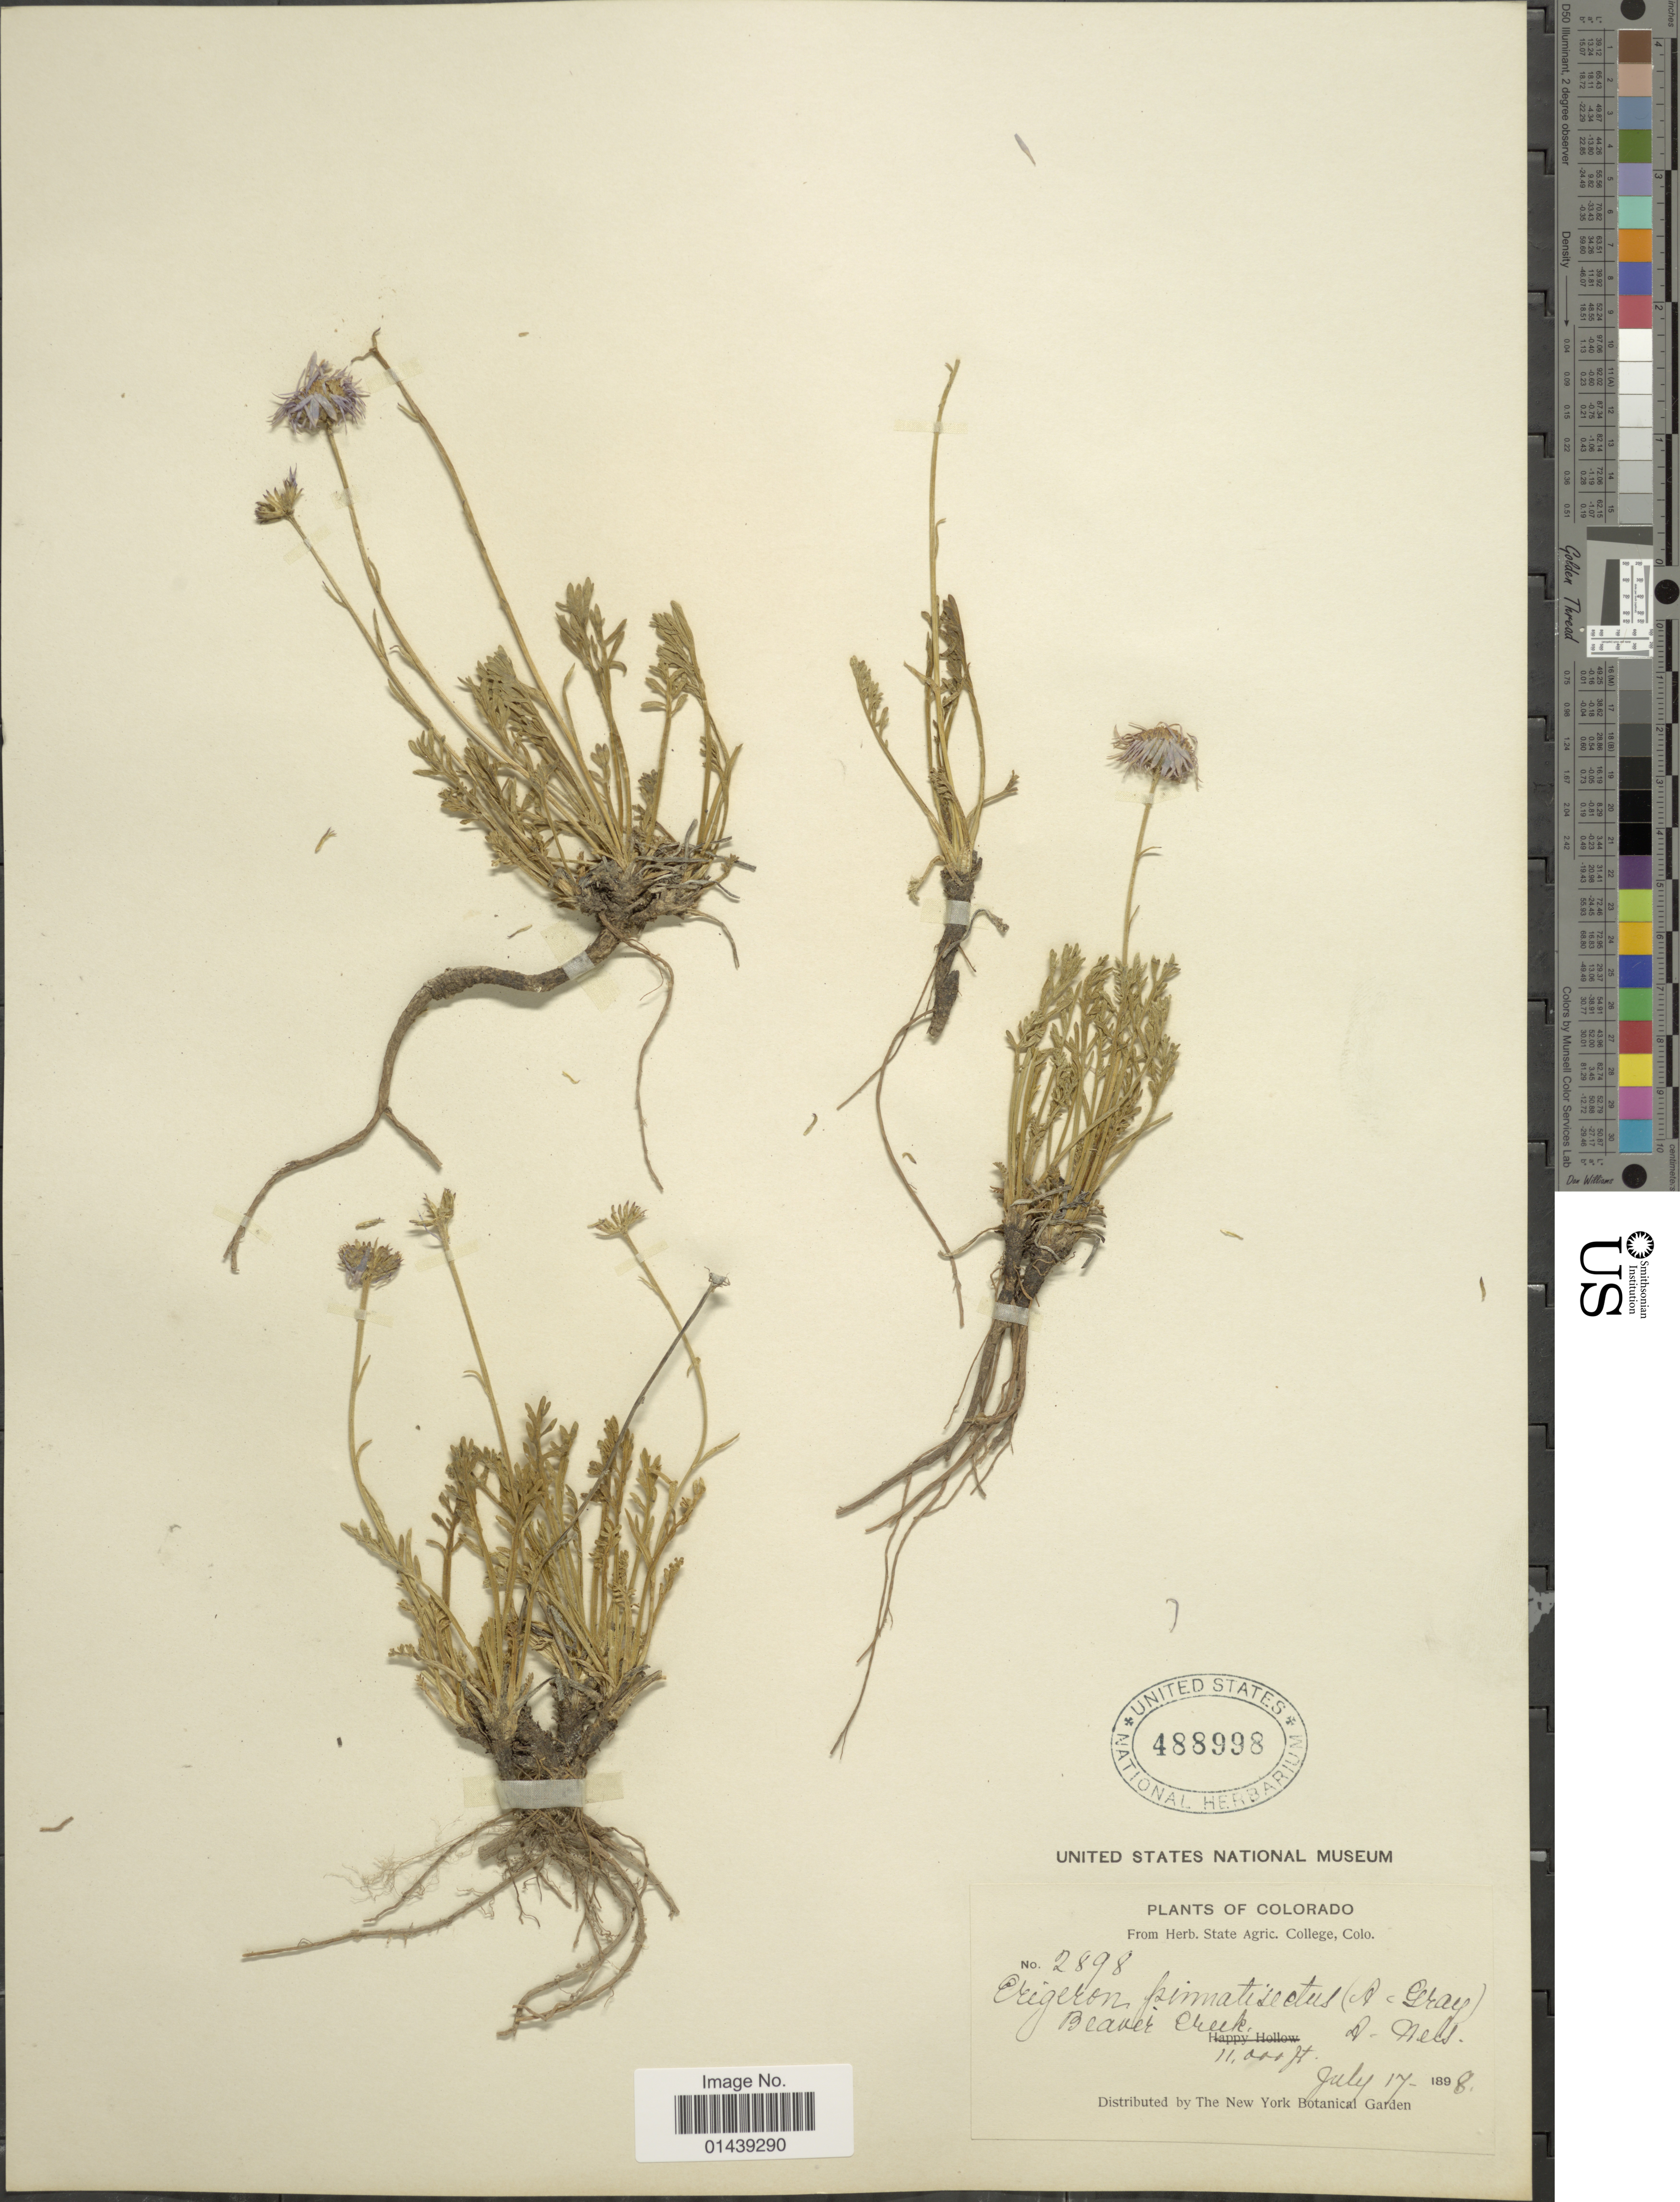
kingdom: Plantae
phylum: Tracheophyta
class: Magnoliopsida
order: Asterales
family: Asteraceae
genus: Erigeron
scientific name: Erigeron pinnatisectus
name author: (A. Gray) A. Nelson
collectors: ex herb. State Agric. College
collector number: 2898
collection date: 1898-07-17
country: United States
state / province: Colorado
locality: Beaver Creek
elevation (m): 3353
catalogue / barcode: US 488998